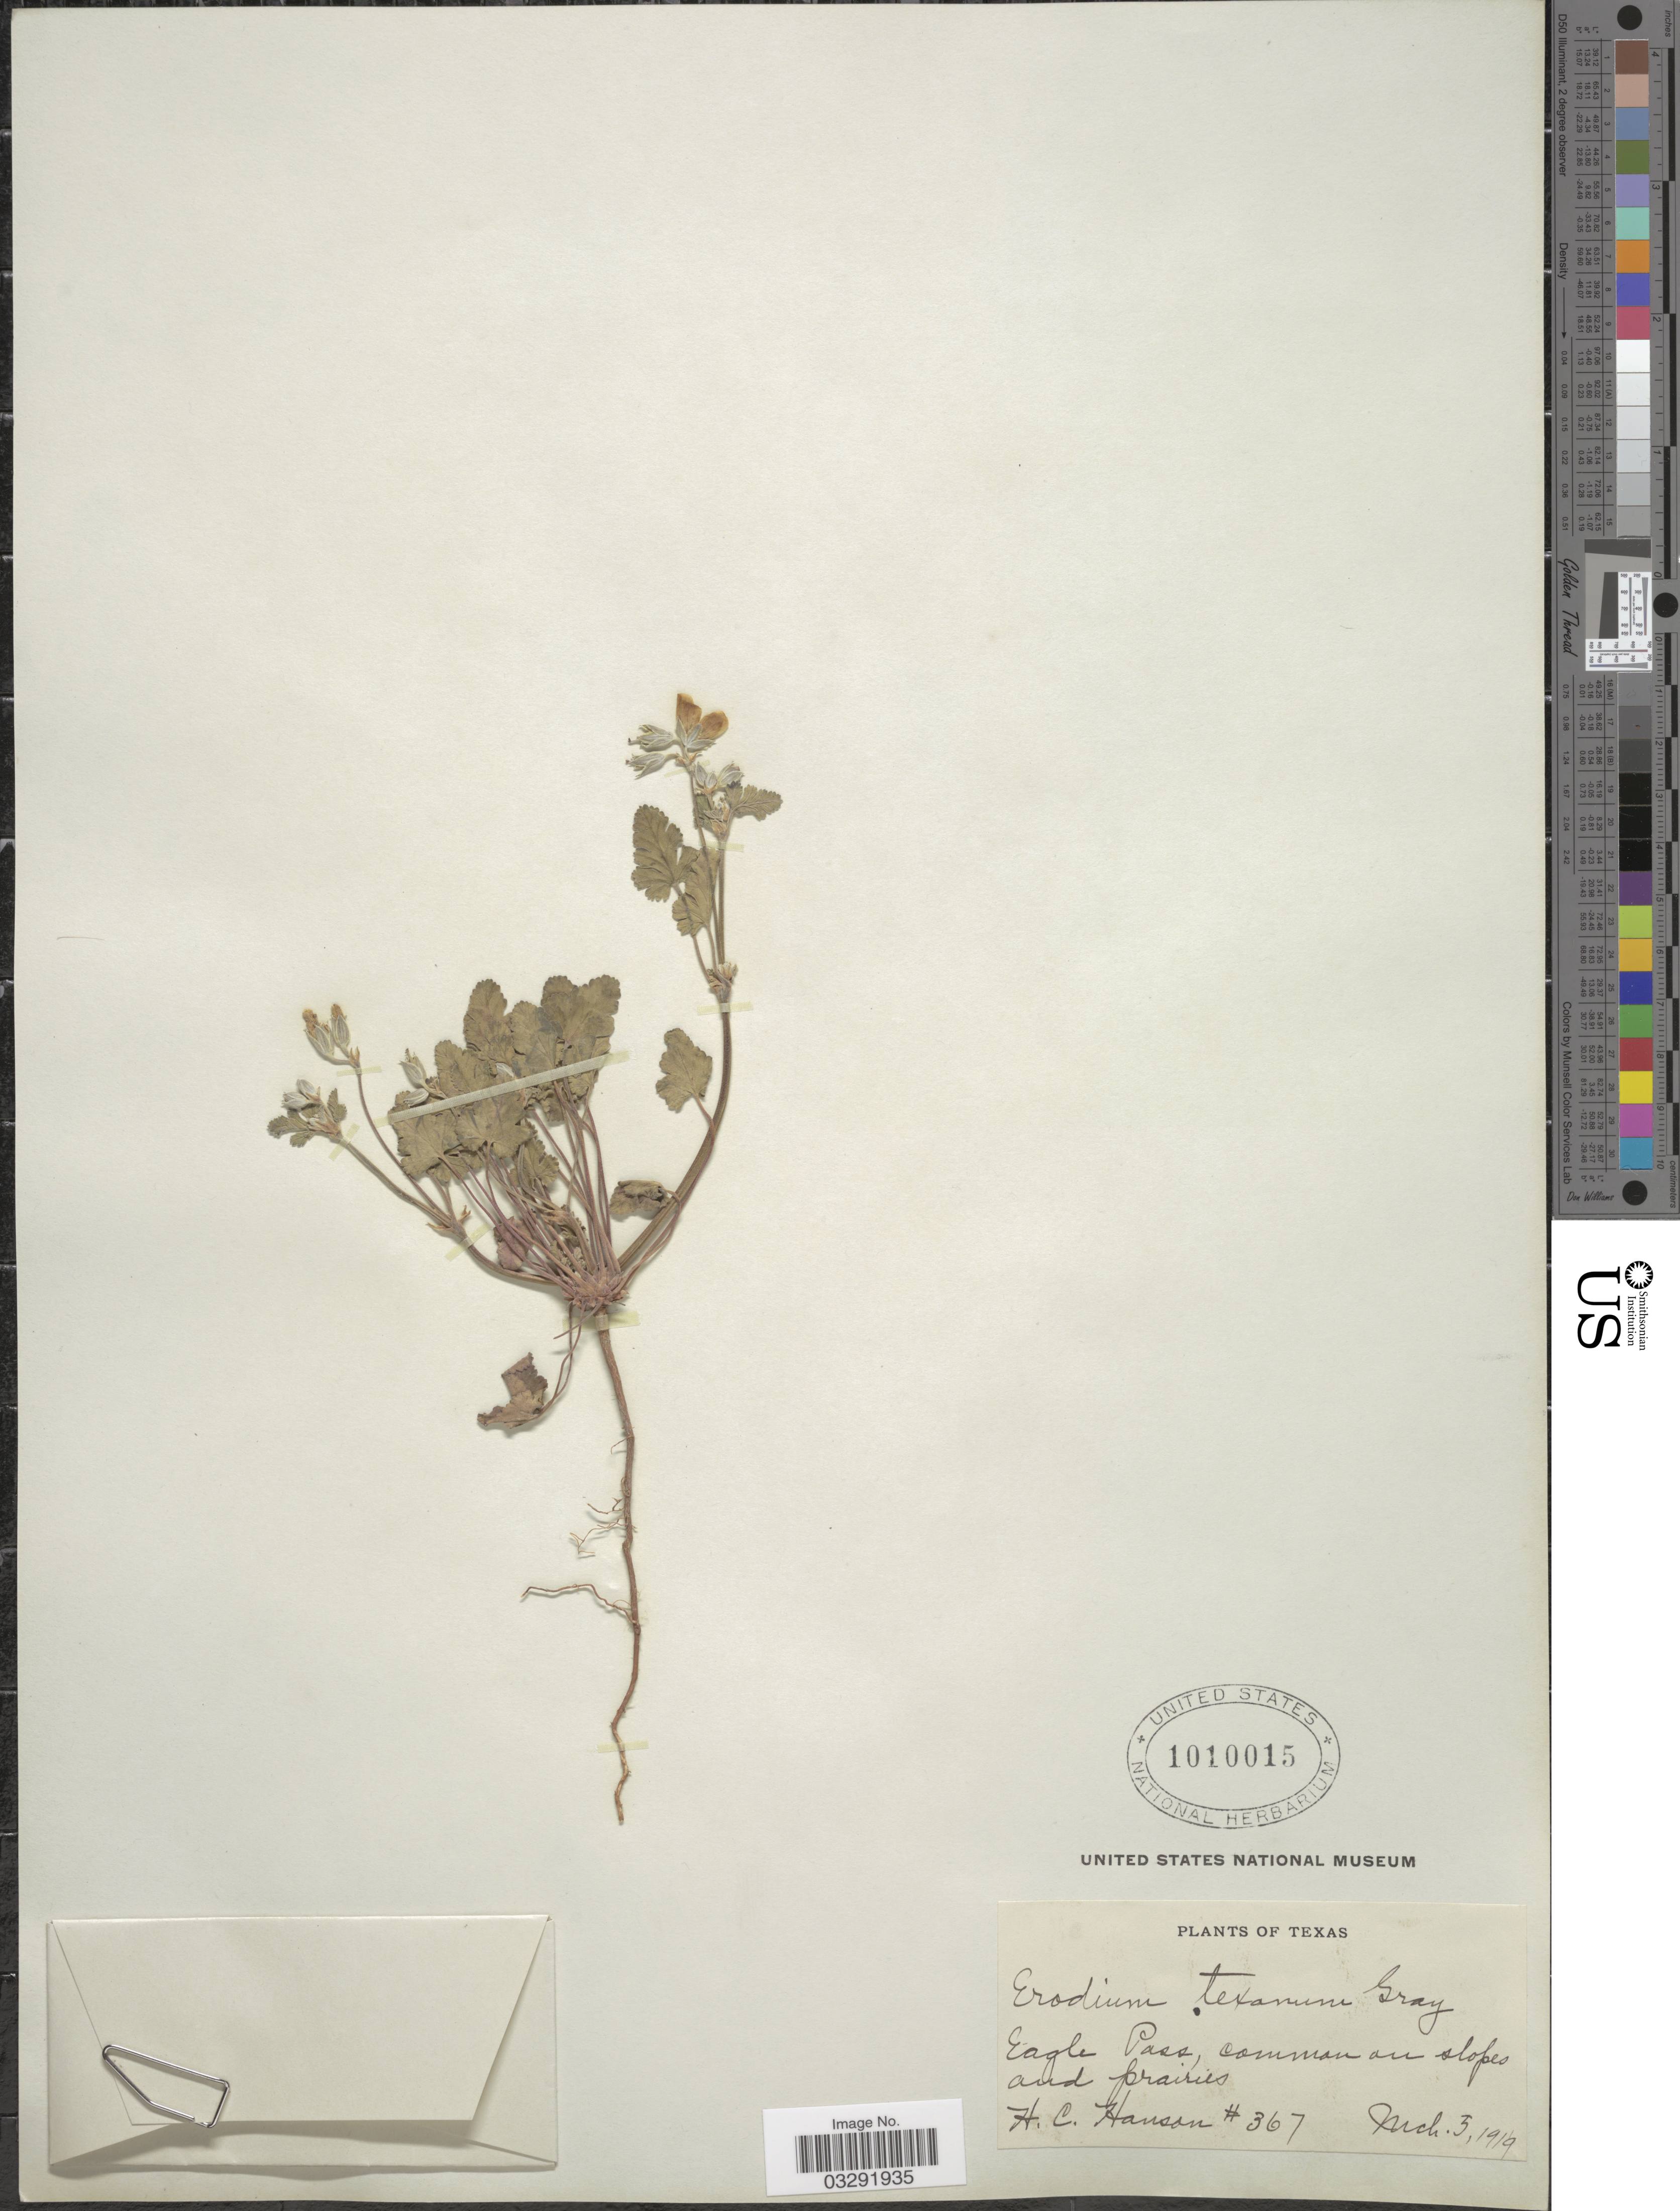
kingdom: Plantae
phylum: Tracheophyta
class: Magnoliopsida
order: Geraniales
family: Geraniaceae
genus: Erodium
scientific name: Erodium texanum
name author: A. Gray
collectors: H. Hanson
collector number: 367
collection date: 1919-03-03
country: United States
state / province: Texas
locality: Eagle Pass.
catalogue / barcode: US 1010015